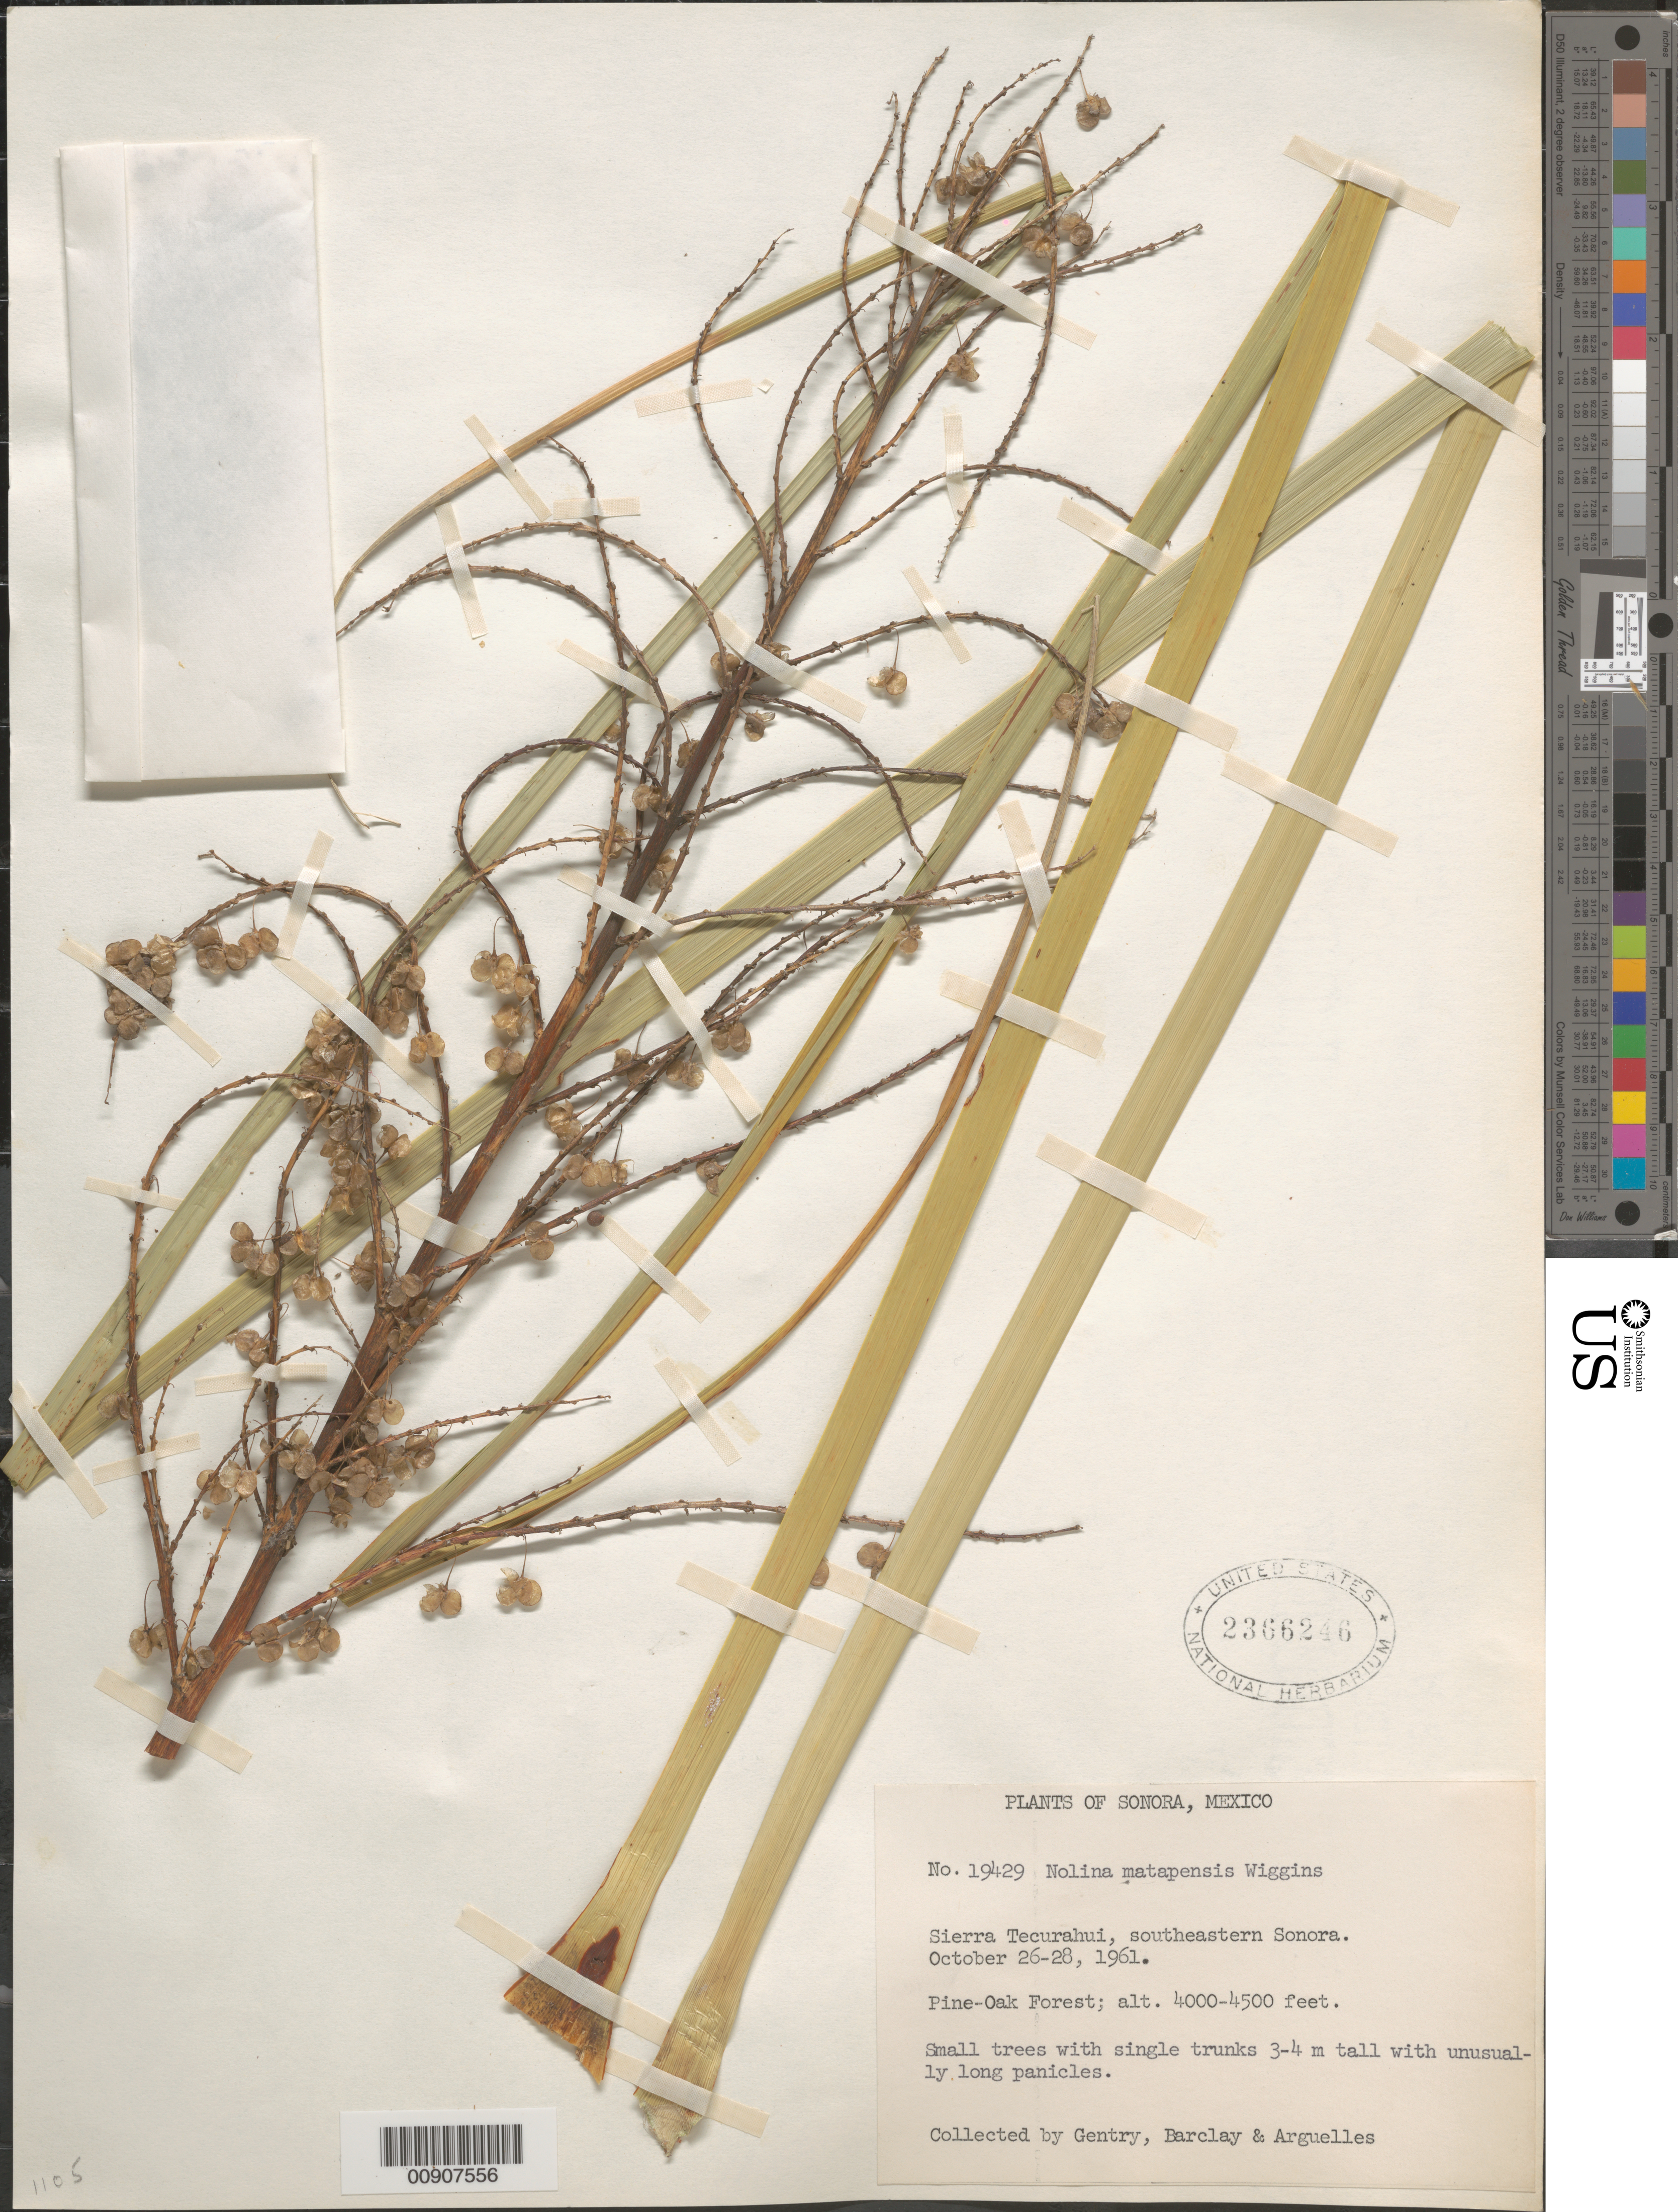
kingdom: Plantae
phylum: Tracheophyta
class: Liliopsida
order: Asparagales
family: Asparagaceae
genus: Nolina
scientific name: Nolina matapensis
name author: Wiggins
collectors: Gentry, --, -- Barclay & Arguelles, --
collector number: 19429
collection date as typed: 26 Oct 1961 to 28 Oct 1961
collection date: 1961-10-26/1961-10-28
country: Mexico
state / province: Sonora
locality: Sonora: Sierra Tecurahui, southeastern Sonora.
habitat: Pine-Oak Forest.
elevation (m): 1219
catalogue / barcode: US 2366246